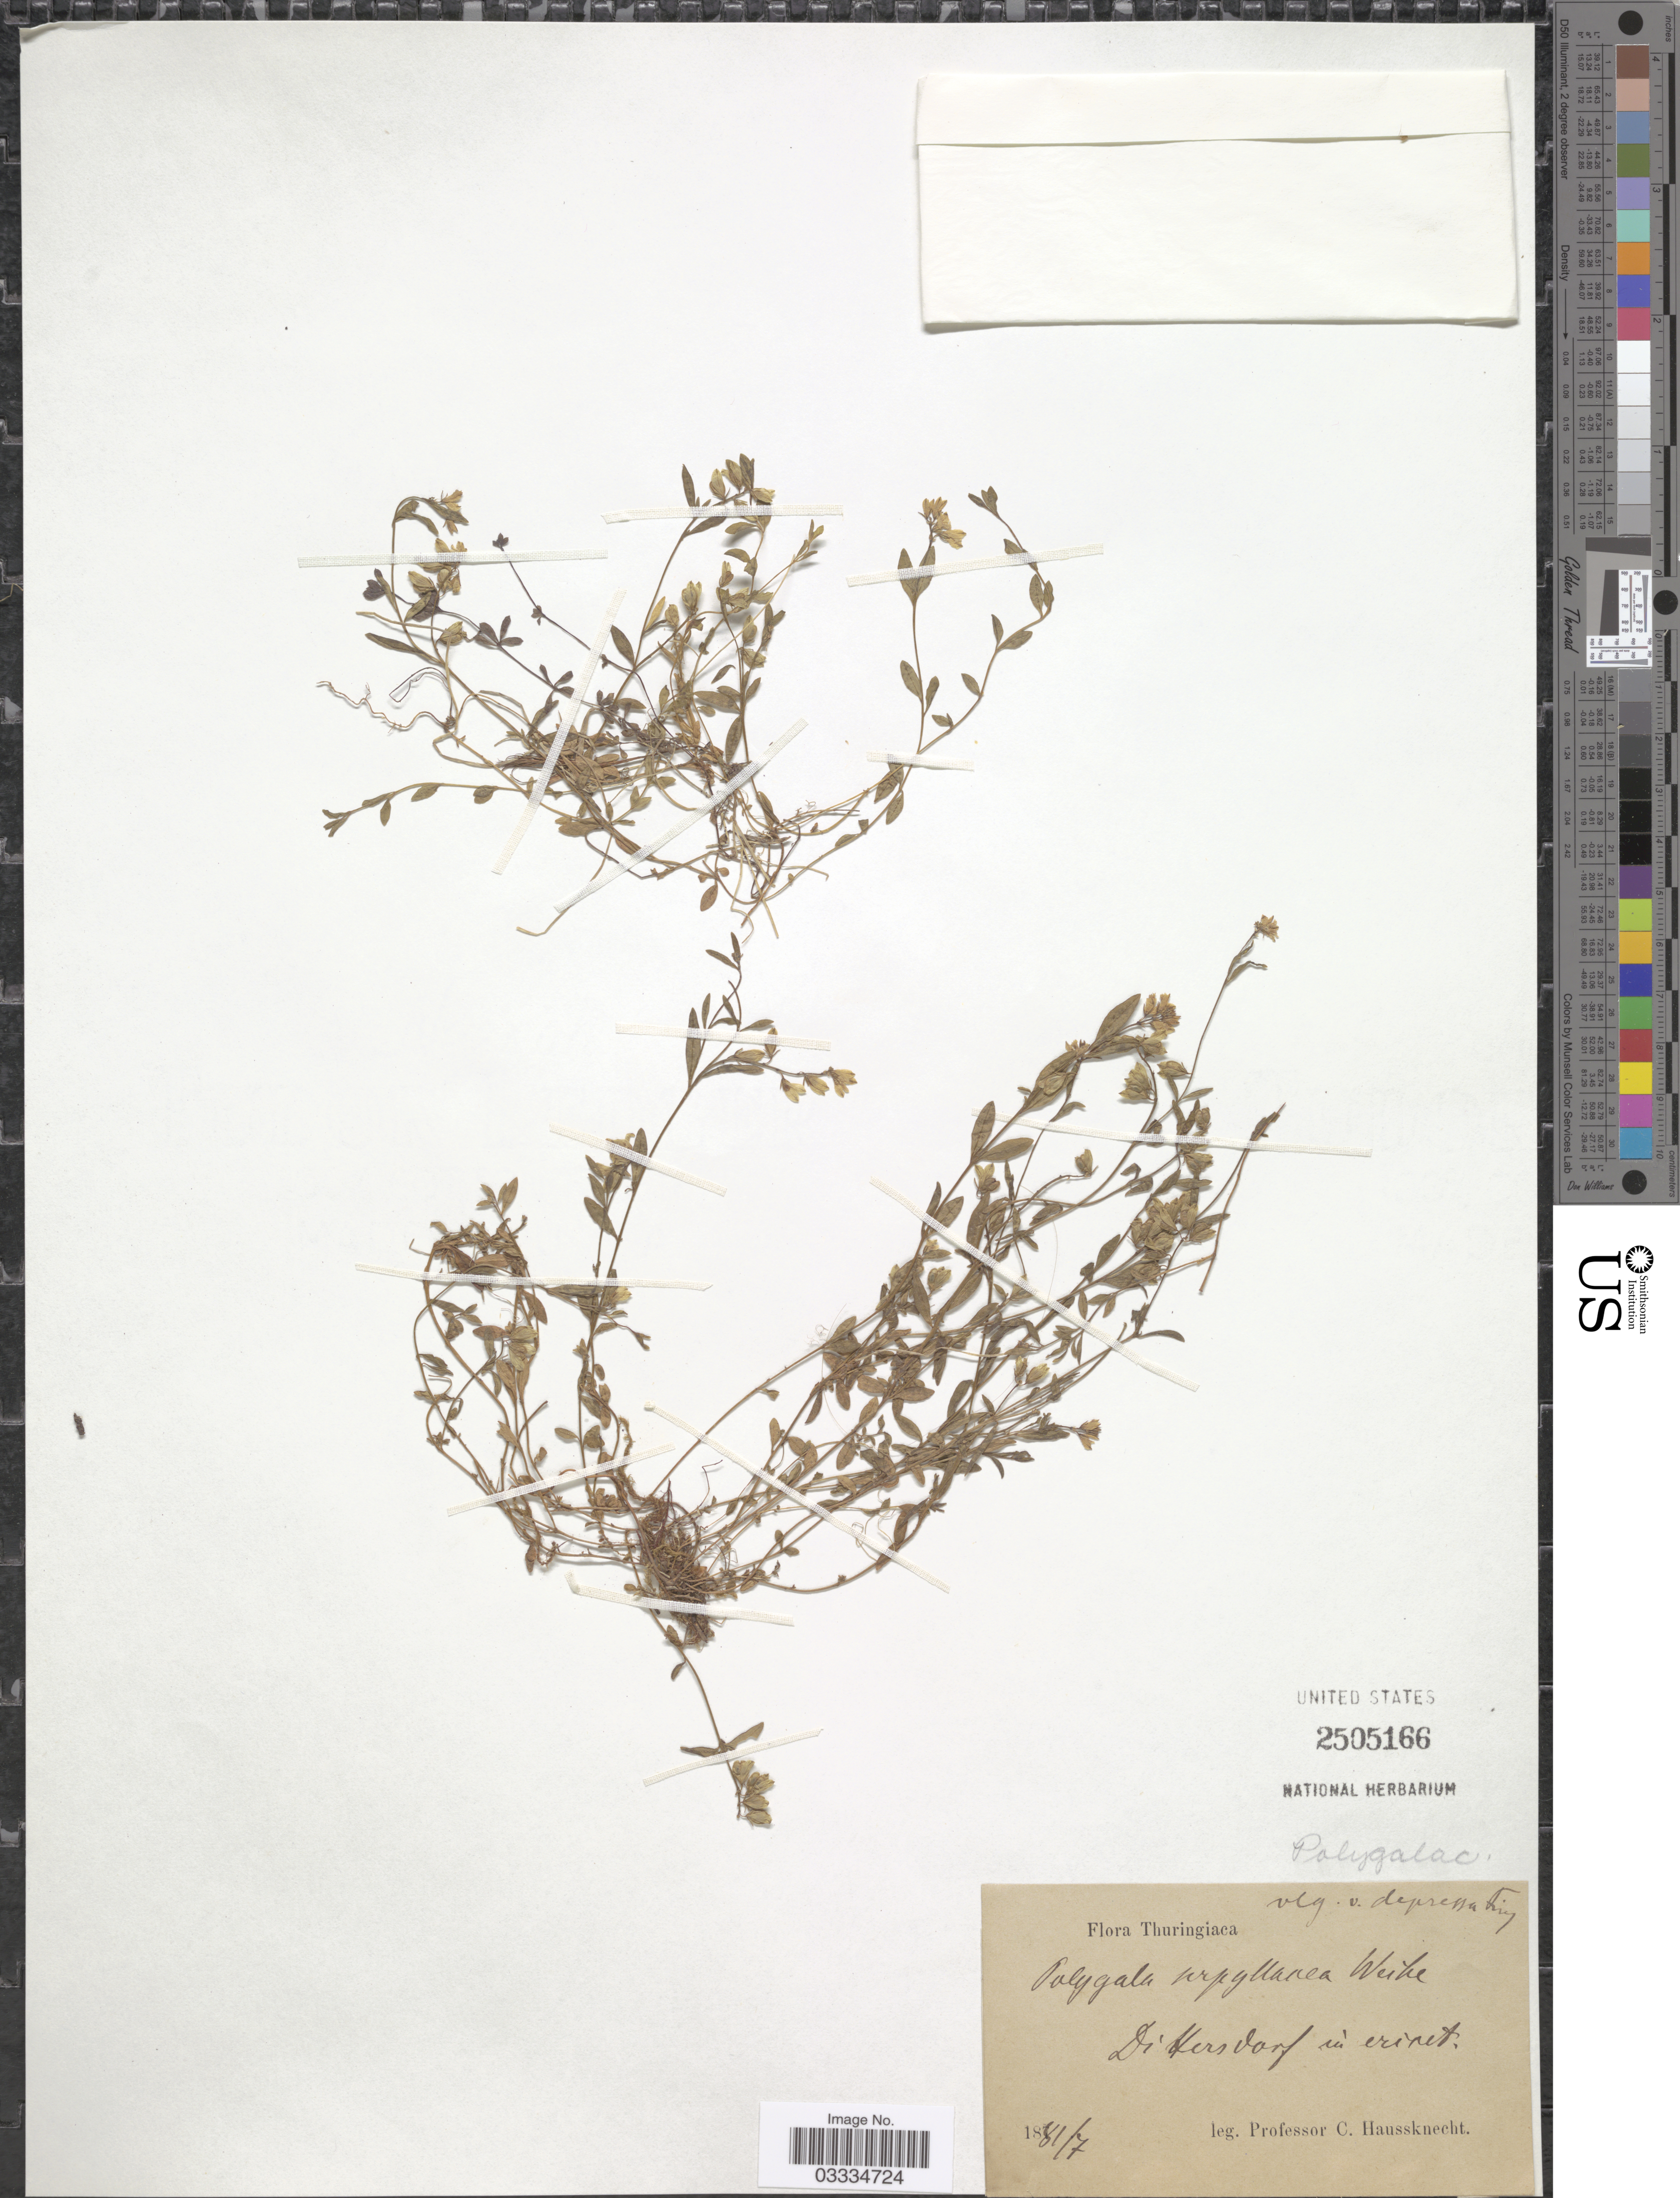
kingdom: Plantae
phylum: Tracheophyta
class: Magnoliopsida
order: Fabales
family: Polygalaceae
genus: Polygala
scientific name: Polygala serpyllacea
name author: Weihe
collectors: C. Haussknecht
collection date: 1881-07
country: Germany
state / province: Thuringia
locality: Thuringiaca. Dihersdorf[interpreted] in [illegible text].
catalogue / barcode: US 2505166